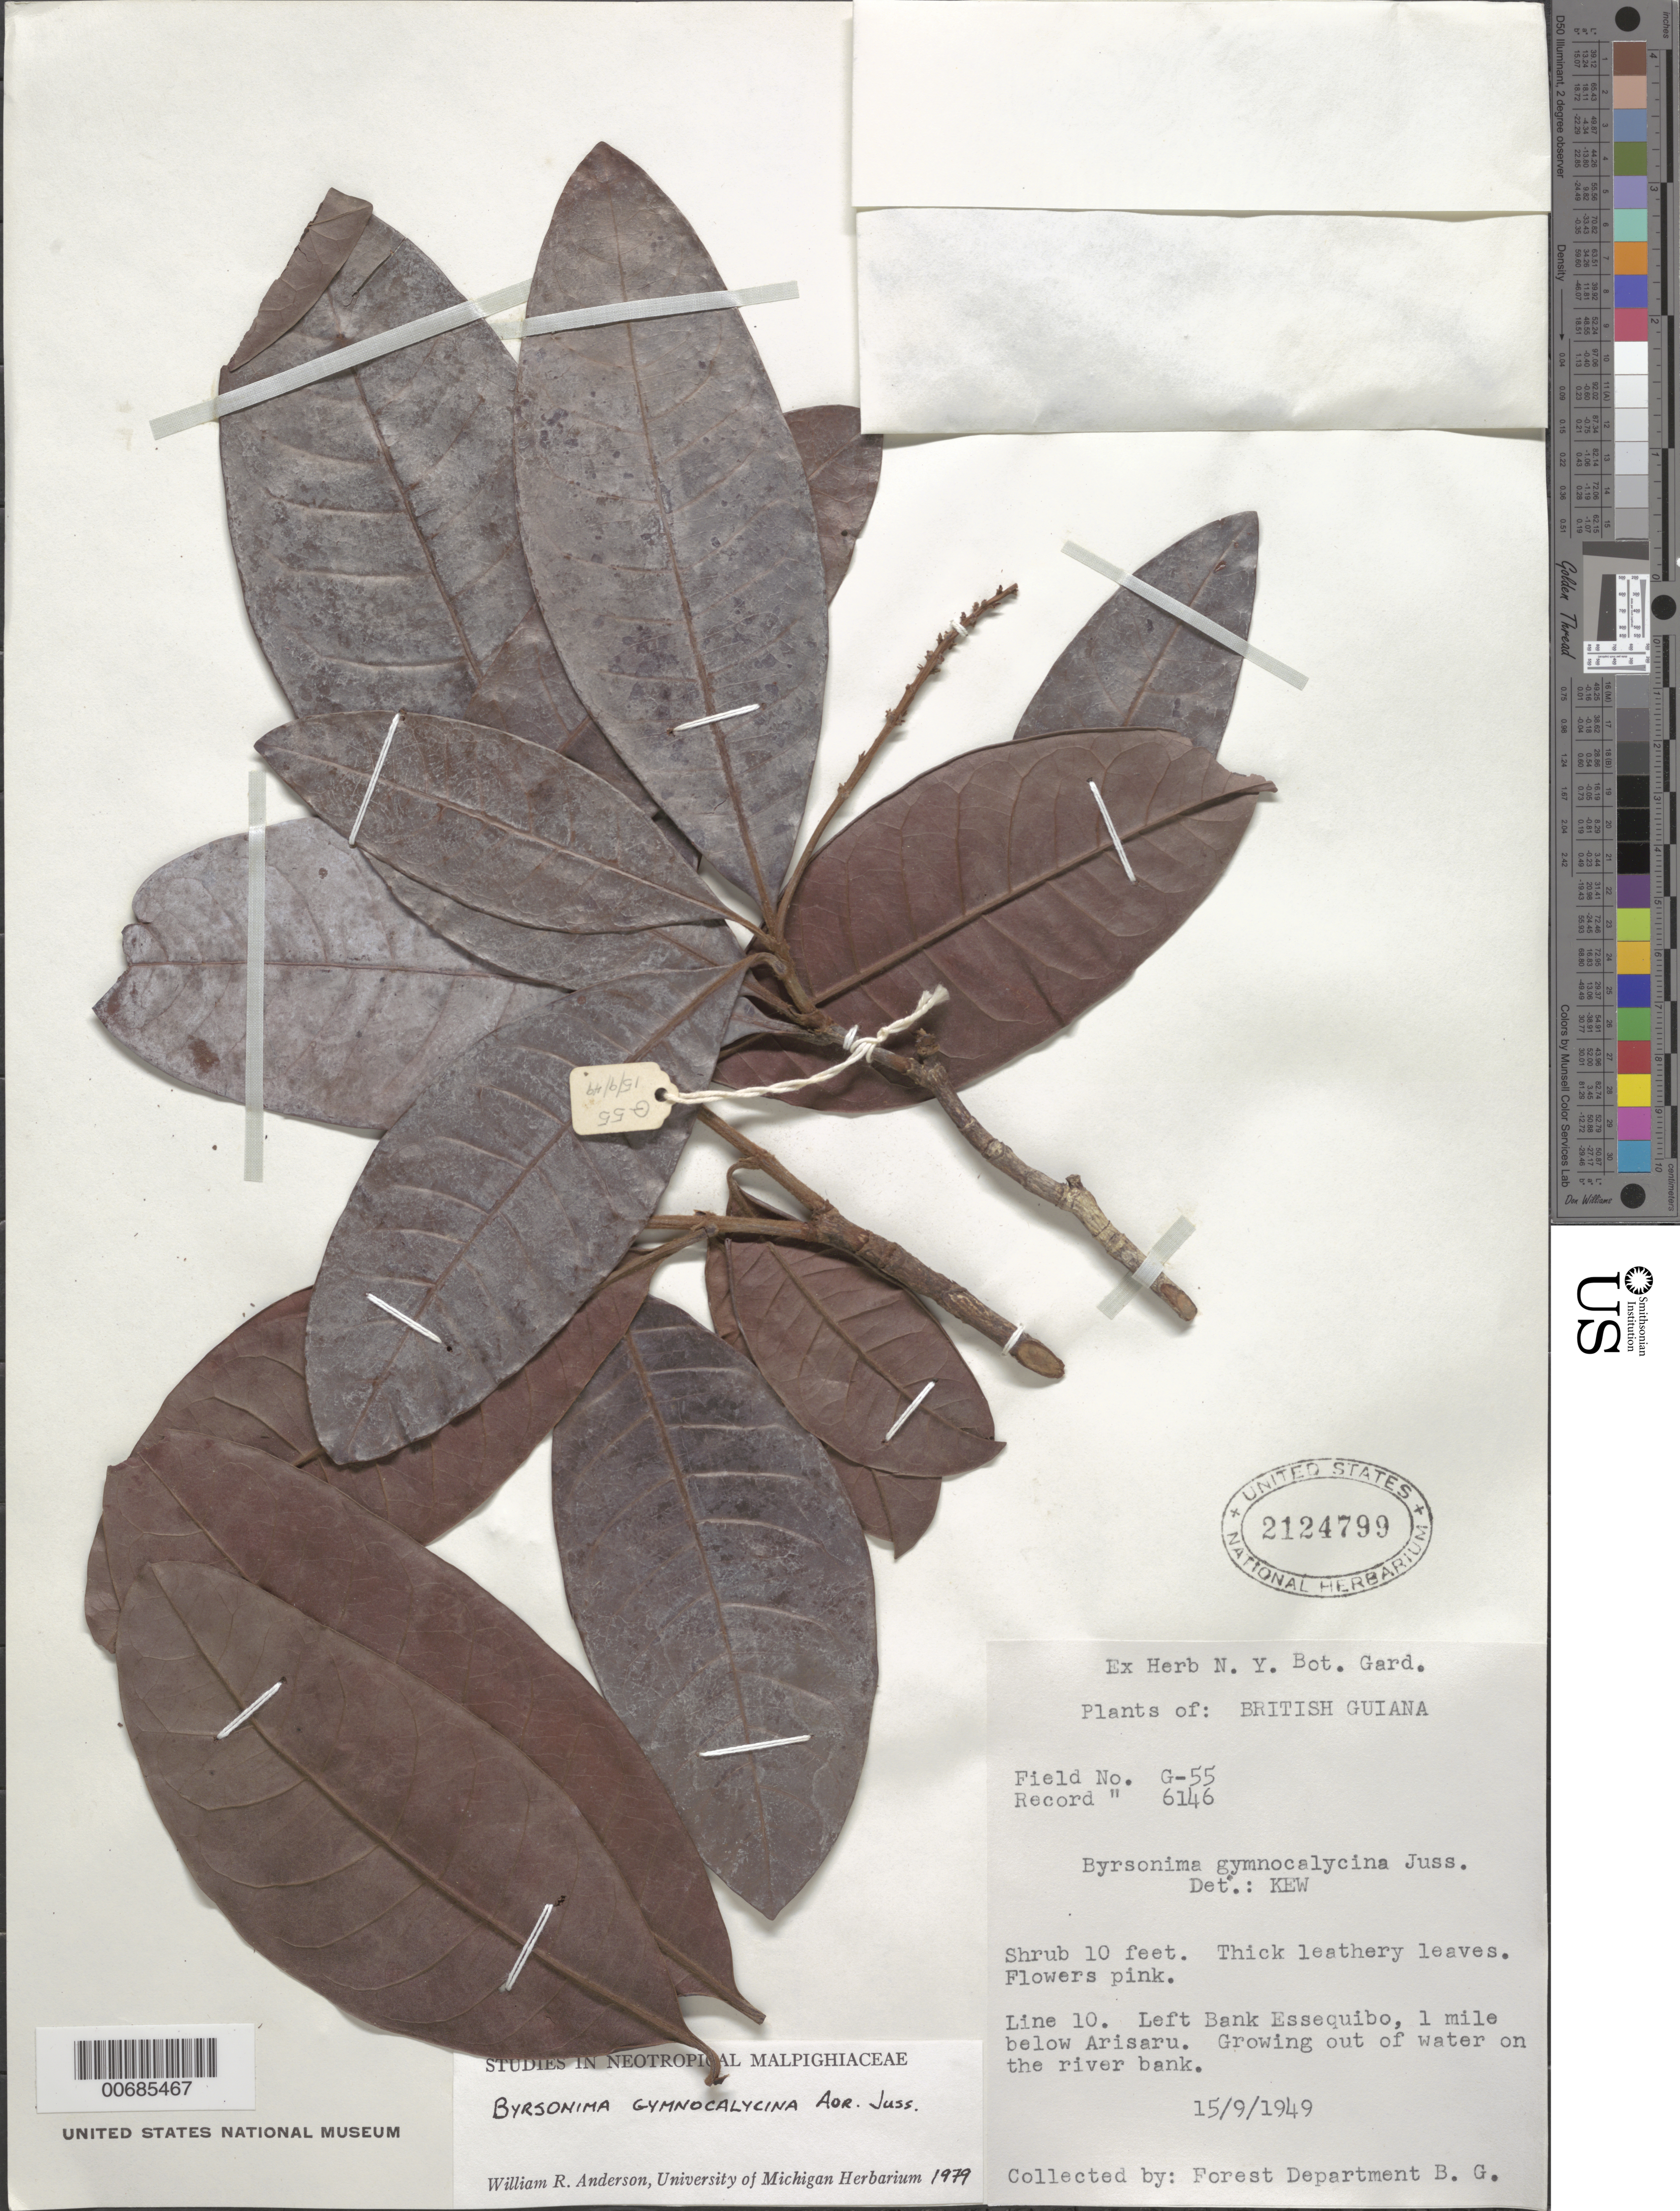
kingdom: Plantae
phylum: Tracheophyta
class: Magnoliopsida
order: Malpighiales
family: Malpighiaceae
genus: Byrsonima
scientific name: Byrsonima gymnocalycina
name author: A. Juss.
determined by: Anderson, W. R., (MICH), University of Michigan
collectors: Forest Dept. B. G. & British Guiana Forestry Dept.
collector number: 6146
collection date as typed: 15-Sep-49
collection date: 1949-09-15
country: Guyana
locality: Essequibo R., 1 mi. below Arisaru Falls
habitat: Growing out of water on riverbank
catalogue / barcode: US 2124799